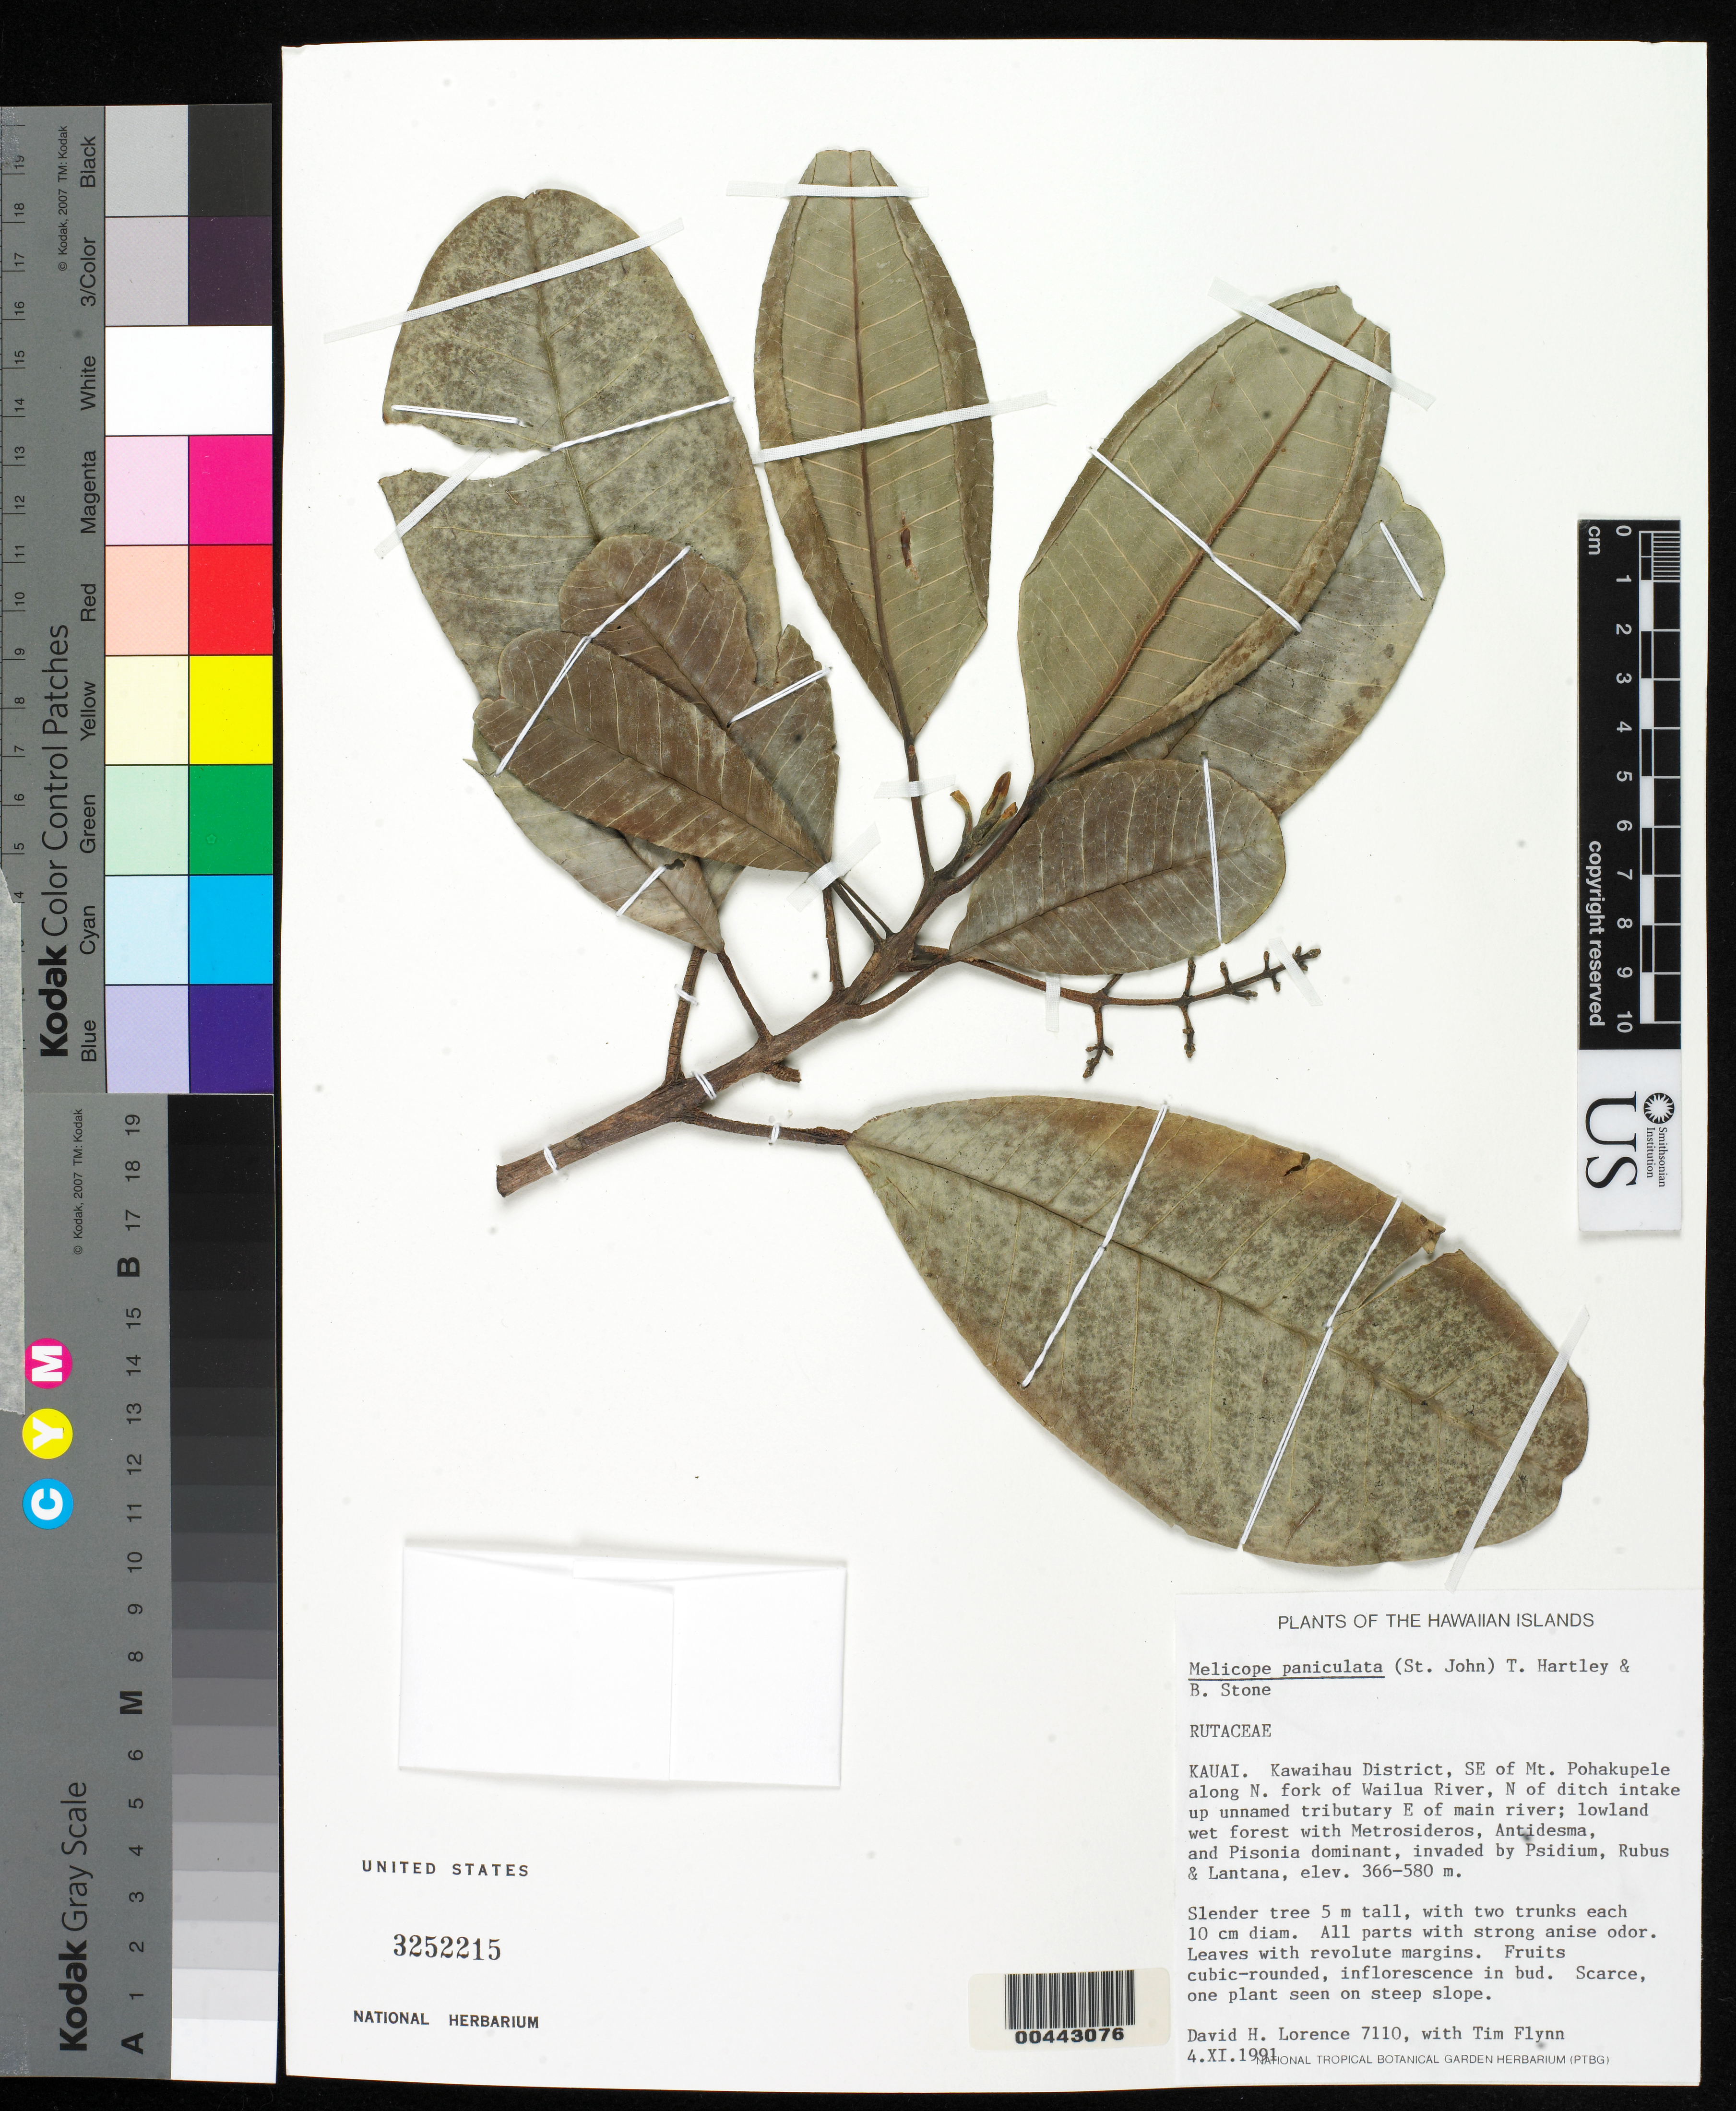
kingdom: Plantae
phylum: Tracheophyta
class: Magnoliopsida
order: Sapindales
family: Rutaceae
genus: Melicope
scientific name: Melicope paniculata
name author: (H. St. John) T.G. Hartley & B.C. Stone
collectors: D. Lorence & T. W. Flynn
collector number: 7110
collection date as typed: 4 Nov 1991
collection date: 1991-11-04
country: United States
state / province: Hawaii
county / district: Kauai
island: Kaua'i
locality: Kawaihau District, SE of Mt. Pohakupele along N fork of Wailua River, N of ditch intake up unnamed tributary E of main river.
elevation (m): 366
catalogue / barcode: US 3252215